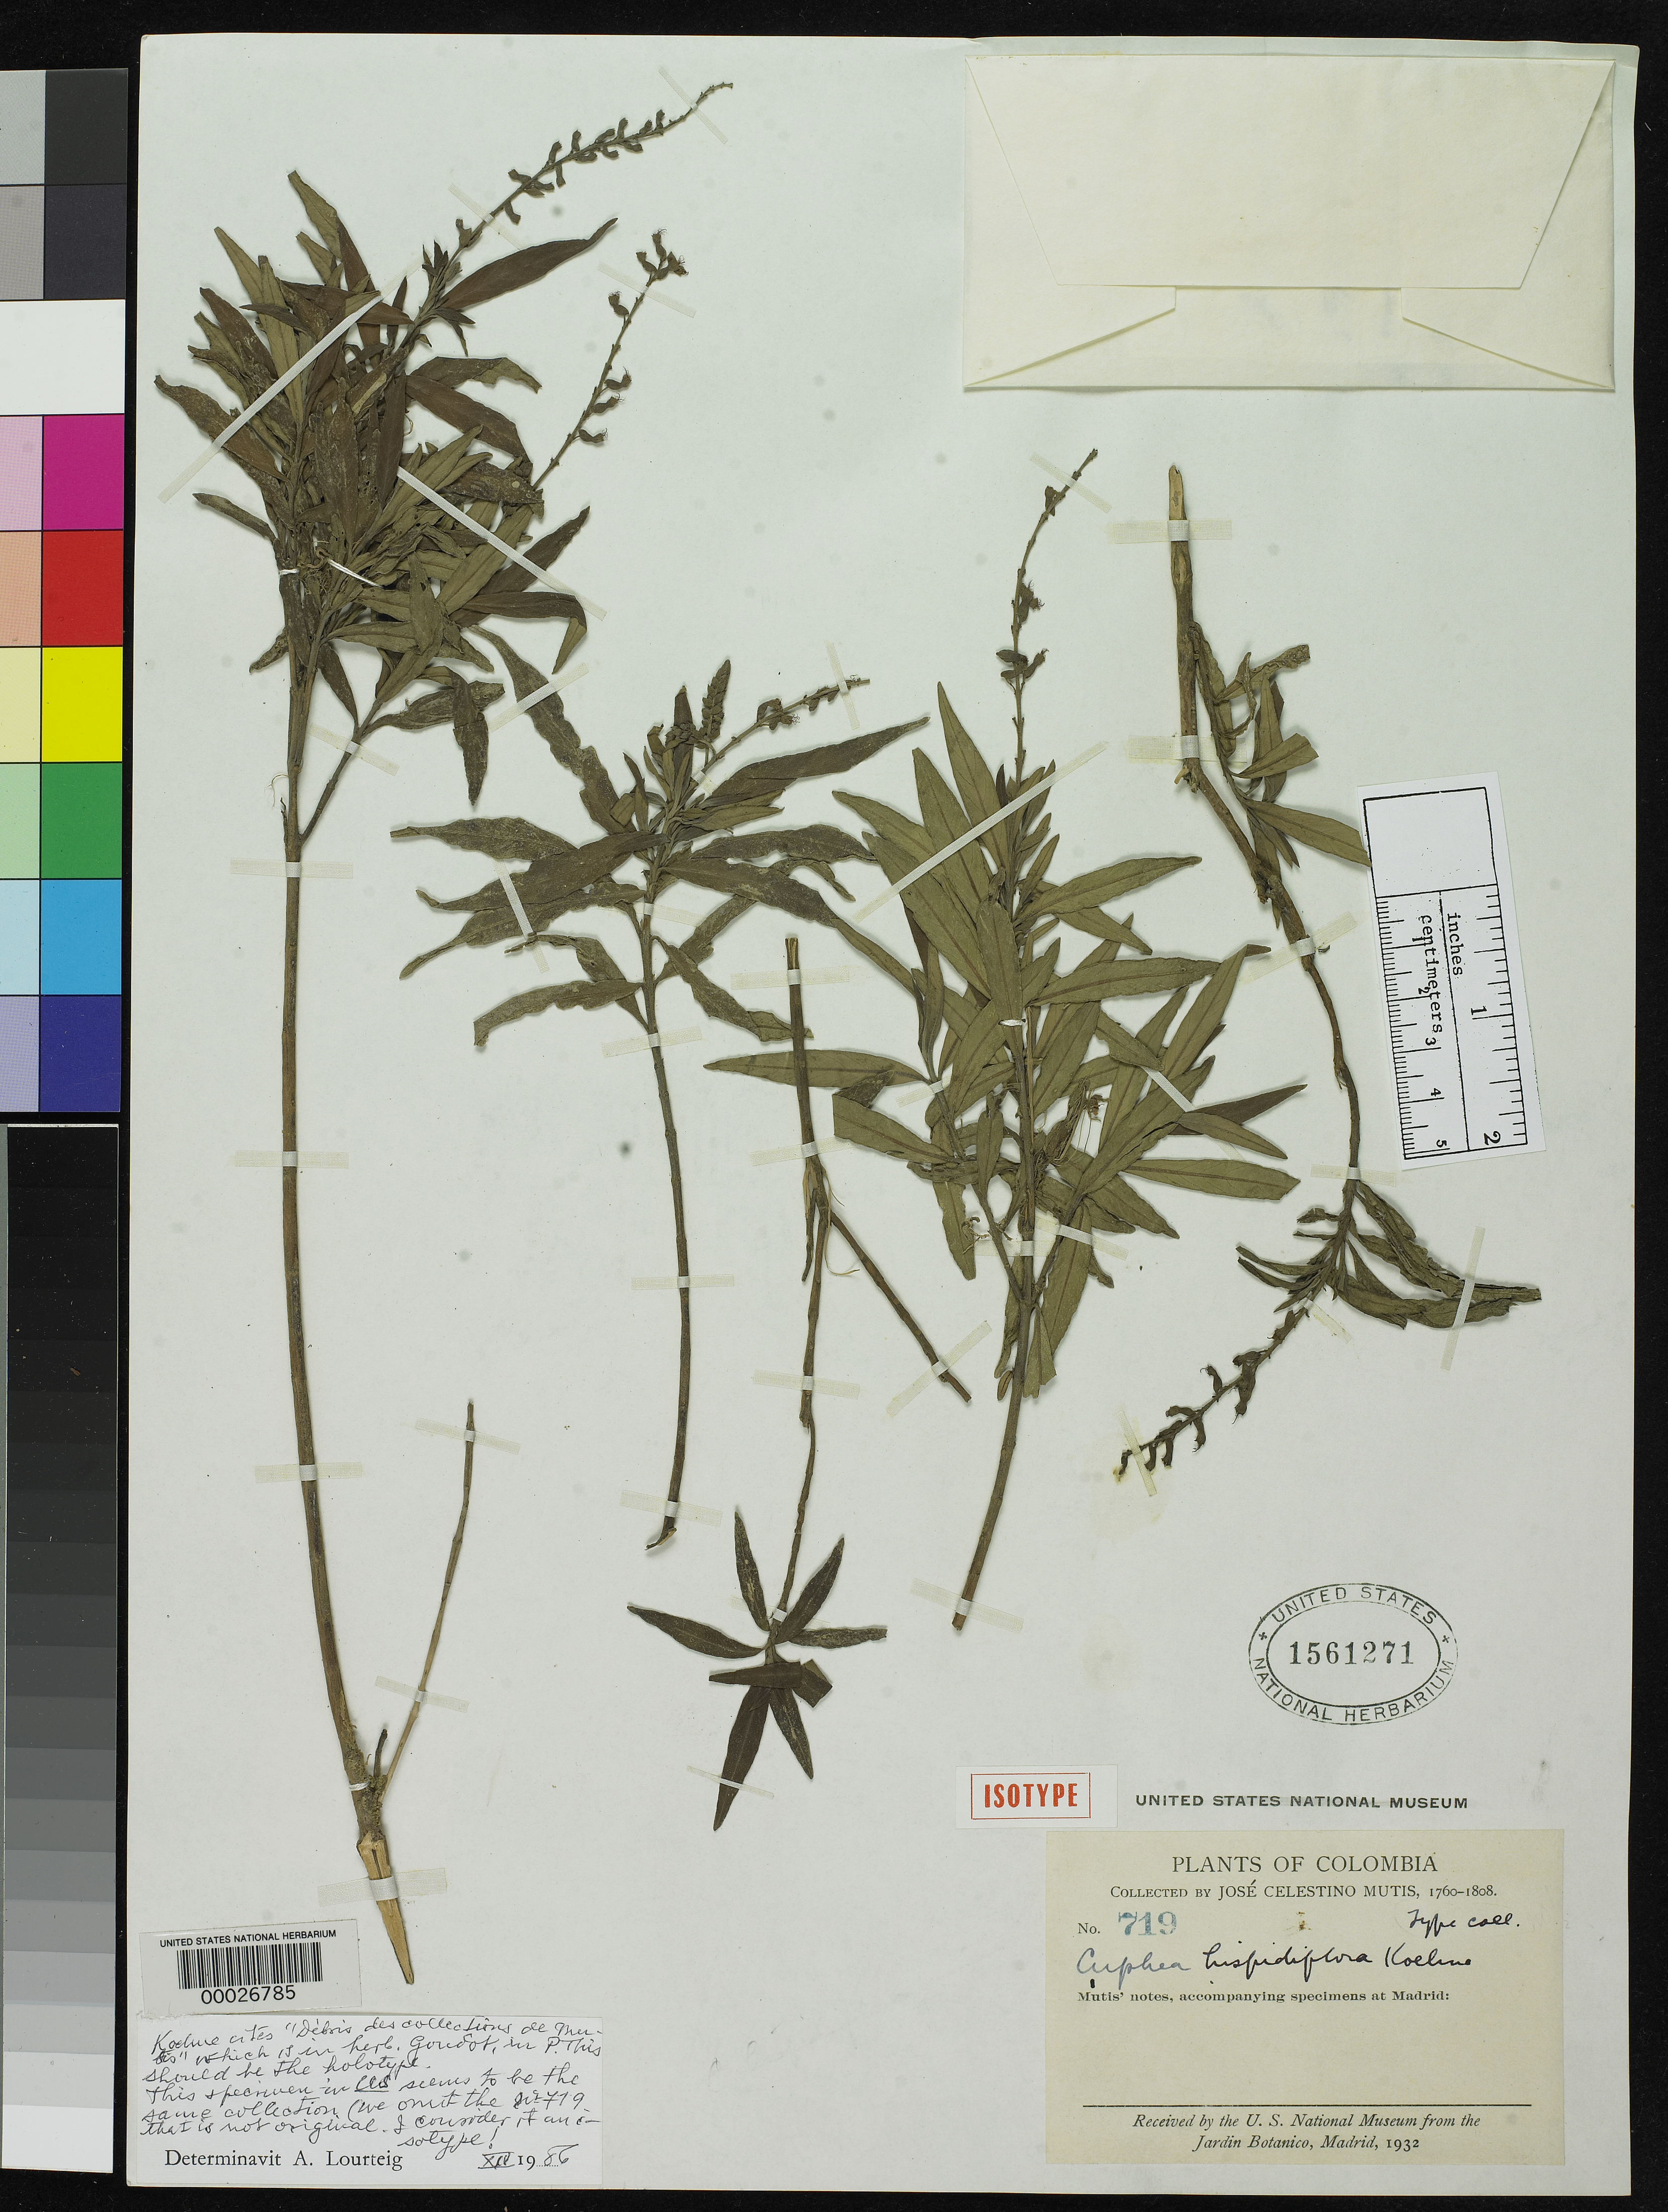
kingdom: Plantae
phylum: Tracheophyta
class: Magnoliopsida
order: Myrtales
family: Lythraceae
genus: Cuphea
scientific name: Cuphea hispidiflora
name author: Koehne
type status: Isotype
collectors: J. C. B. Mutis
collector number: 719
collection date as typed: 1760 to -- --- 1808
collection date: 1760/1808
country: Colombia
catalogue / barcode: US 1561271